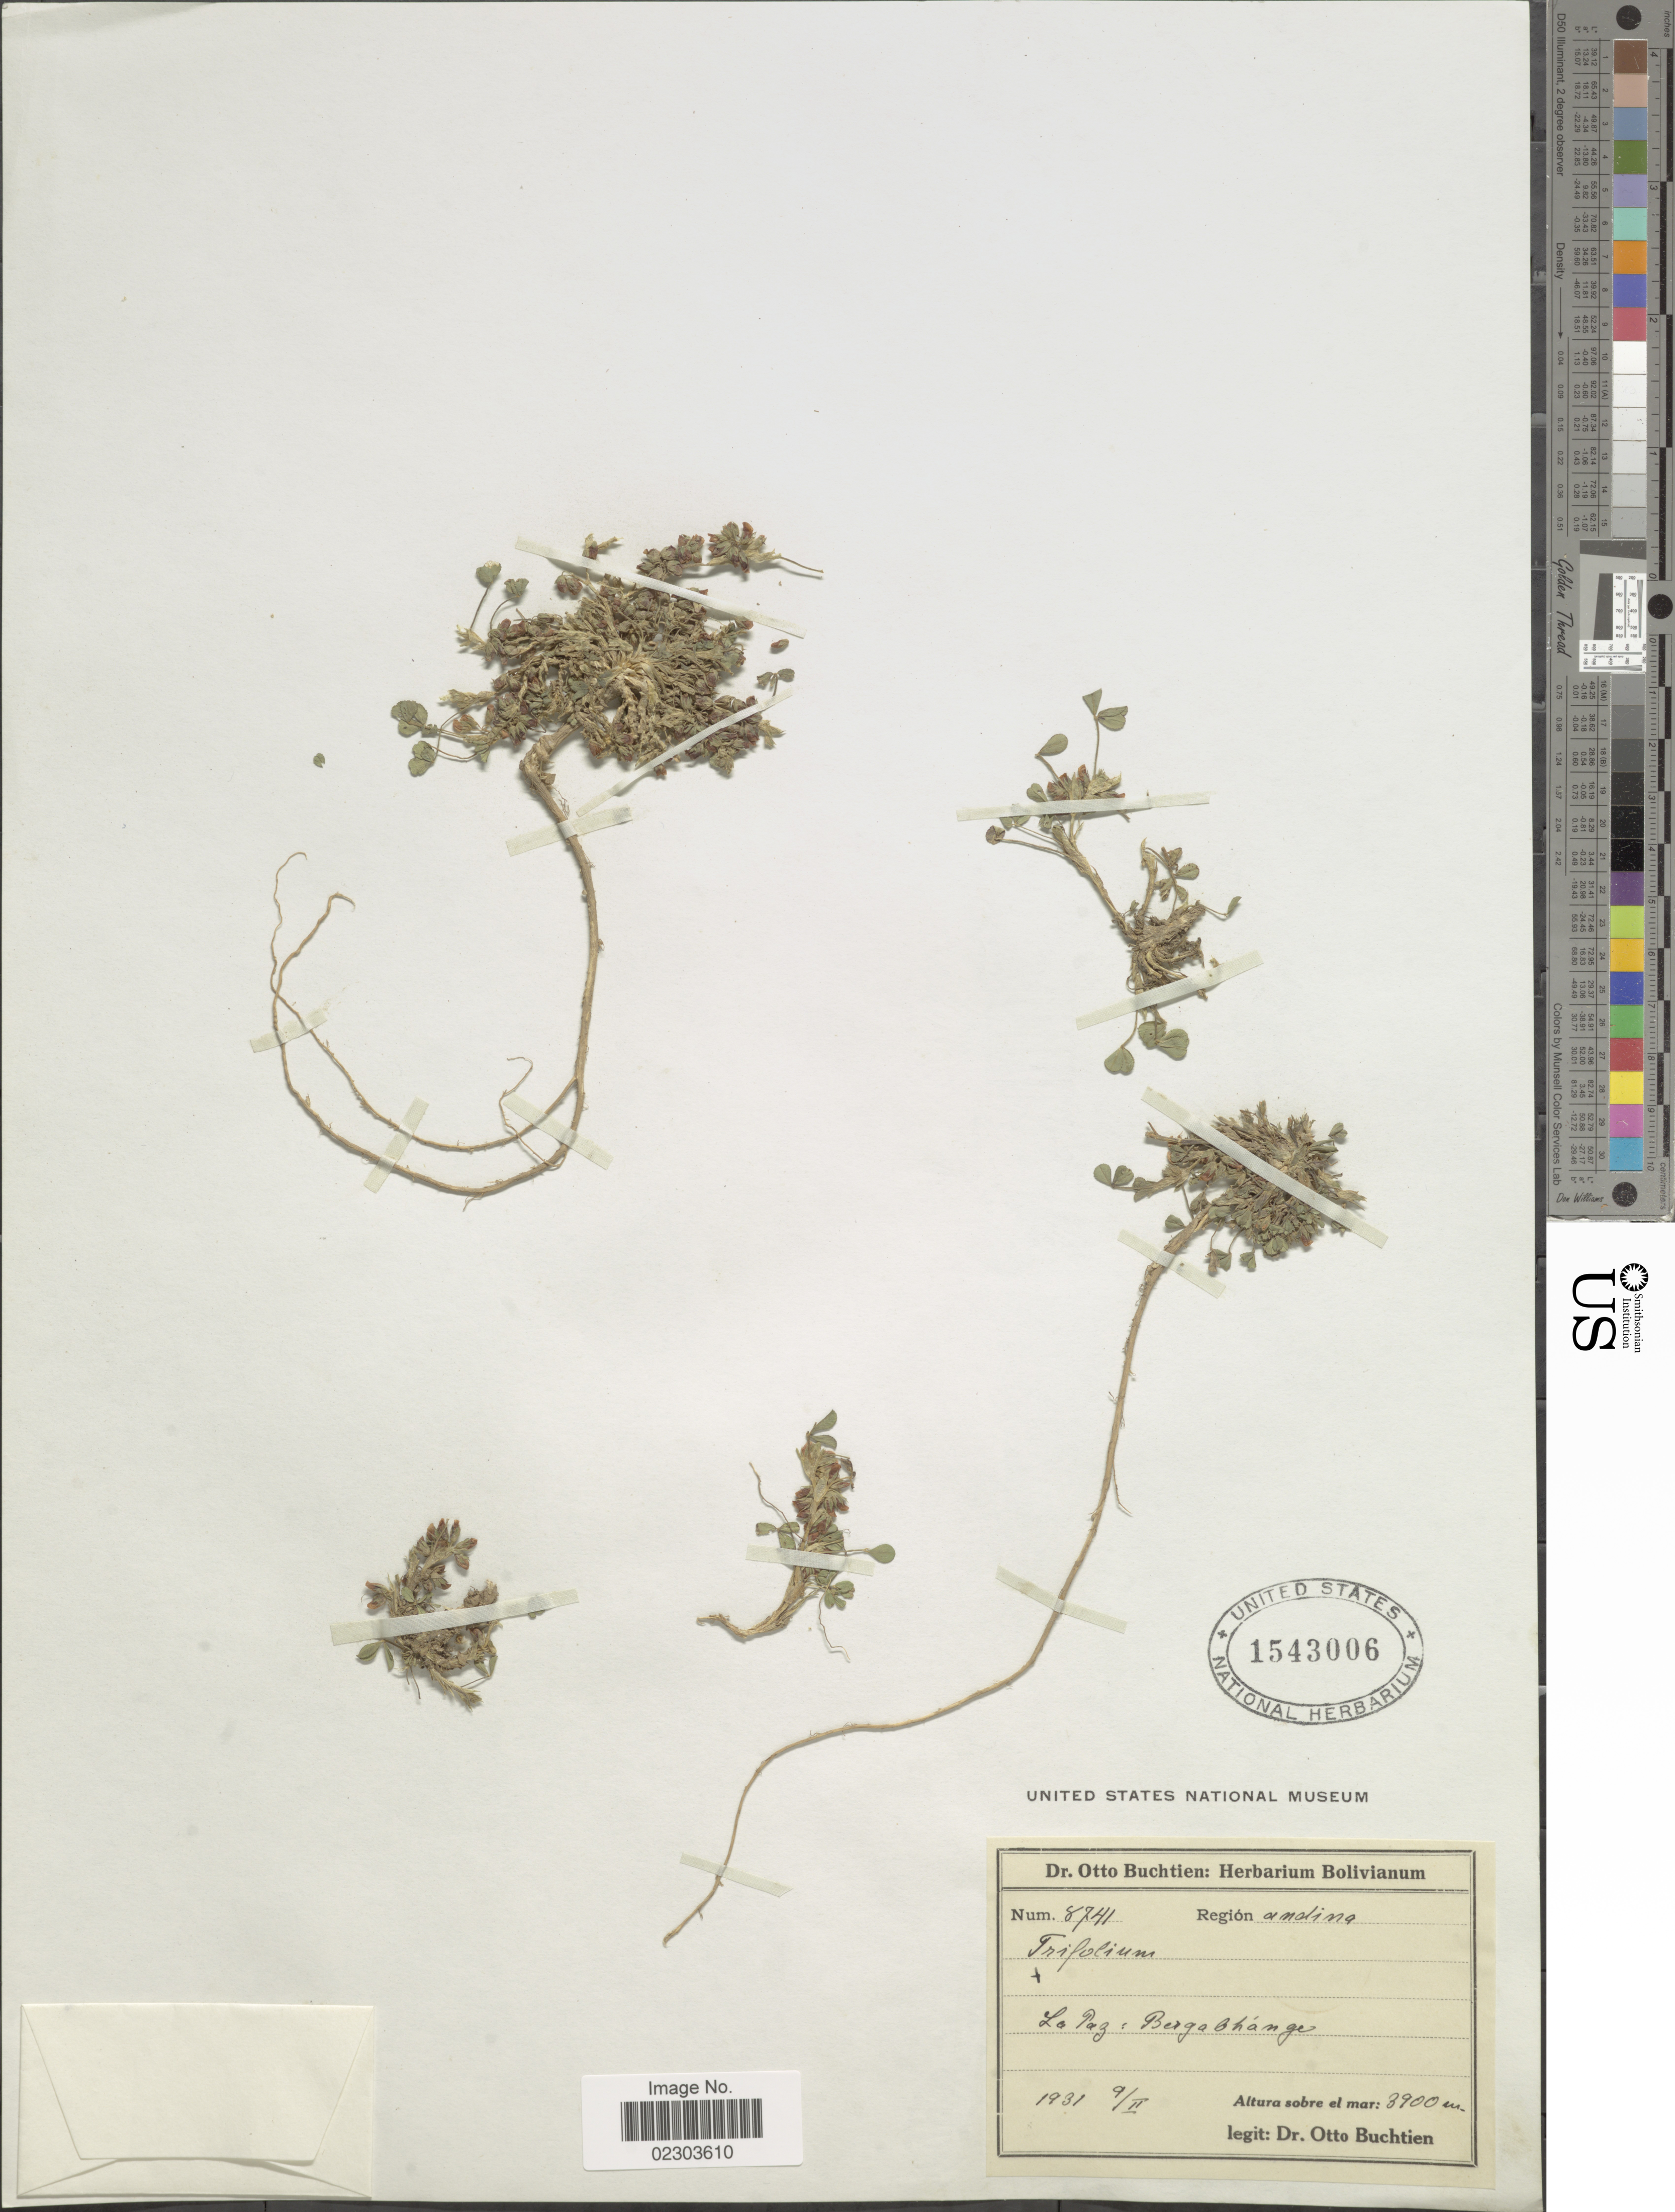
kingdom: Plantae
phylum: Tracheophyta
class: Magnoliopsida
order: Fabales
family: Fabaceae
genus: Trifolium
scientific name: Trifolium sp.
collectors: O. Buchtien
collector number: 8741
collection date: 1931-02-09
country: Bolivia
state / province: La Paz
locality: Región andina, La Paz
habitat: Bergabhänge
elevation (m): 3900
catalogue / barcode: US 1543006